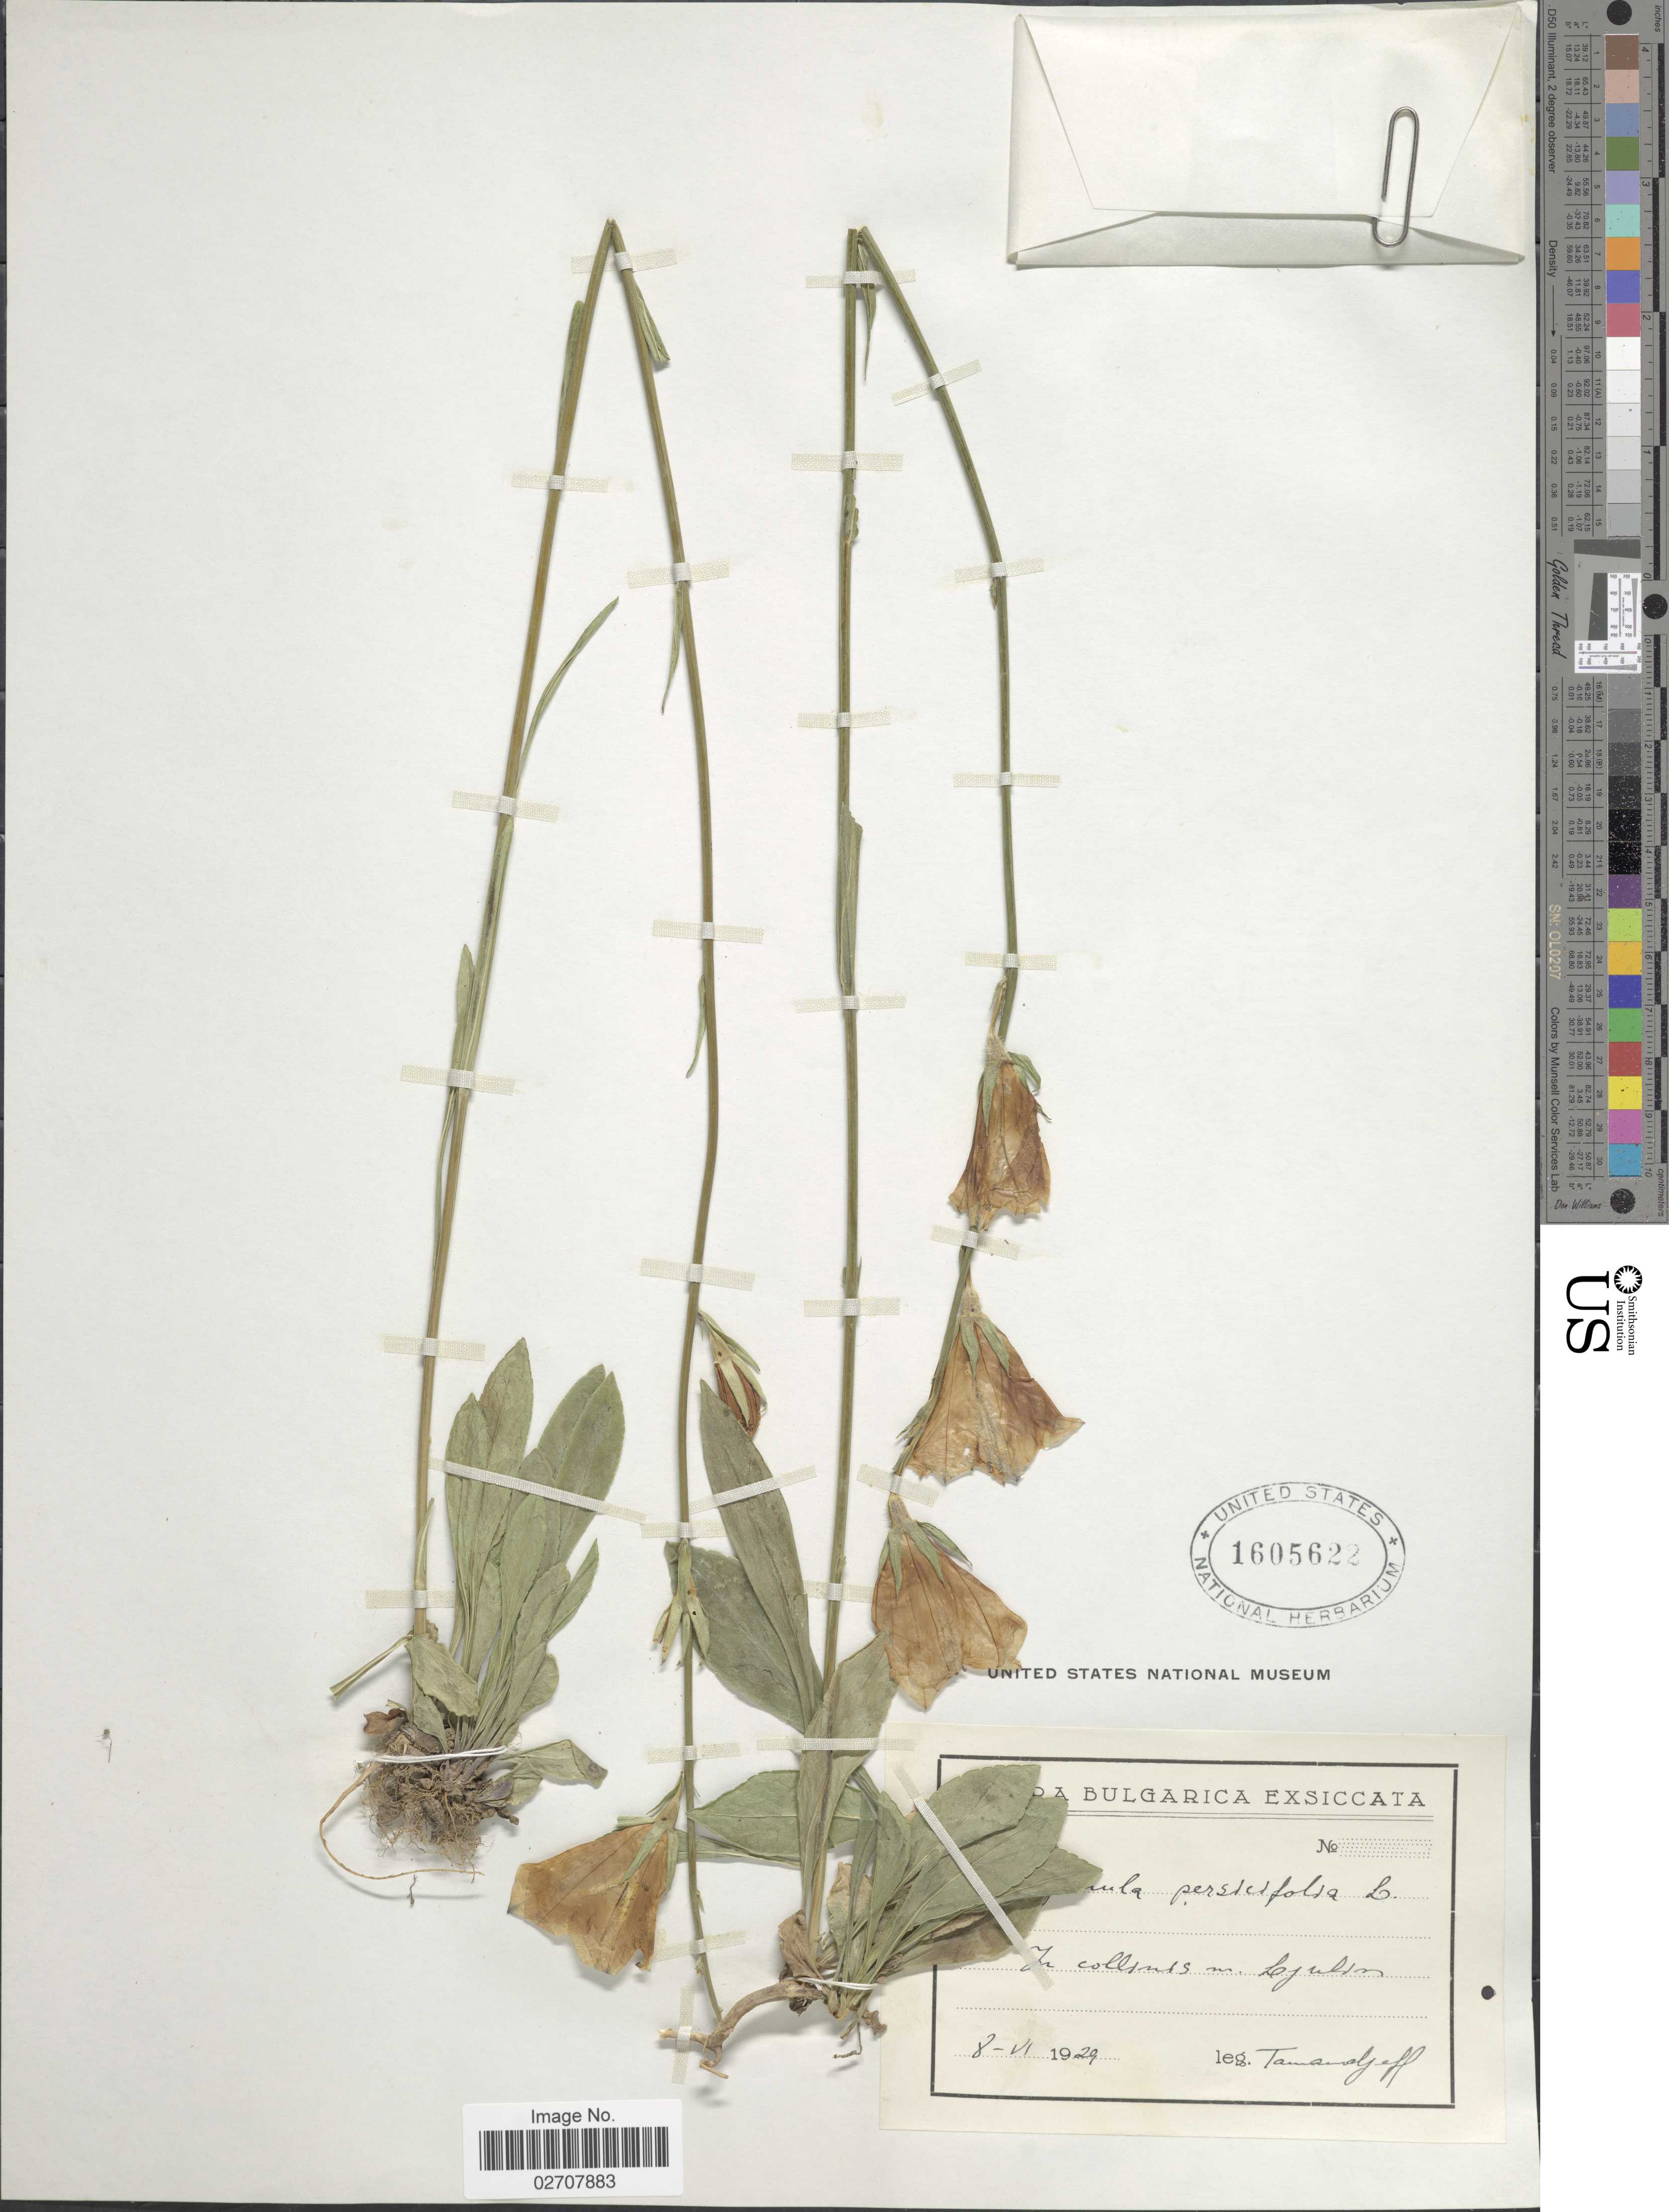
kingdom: Plantae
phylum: Tracheophyta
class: Magnoliopsida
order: Asterales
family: Campanulaceae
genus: Campanula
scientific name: Campanula persicifolia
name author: L.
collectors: -. Tamandjeff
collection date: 1929-06-08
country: Bulgaria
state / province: Pernik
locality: In collines m. Ljulin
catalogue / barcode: US 1605622